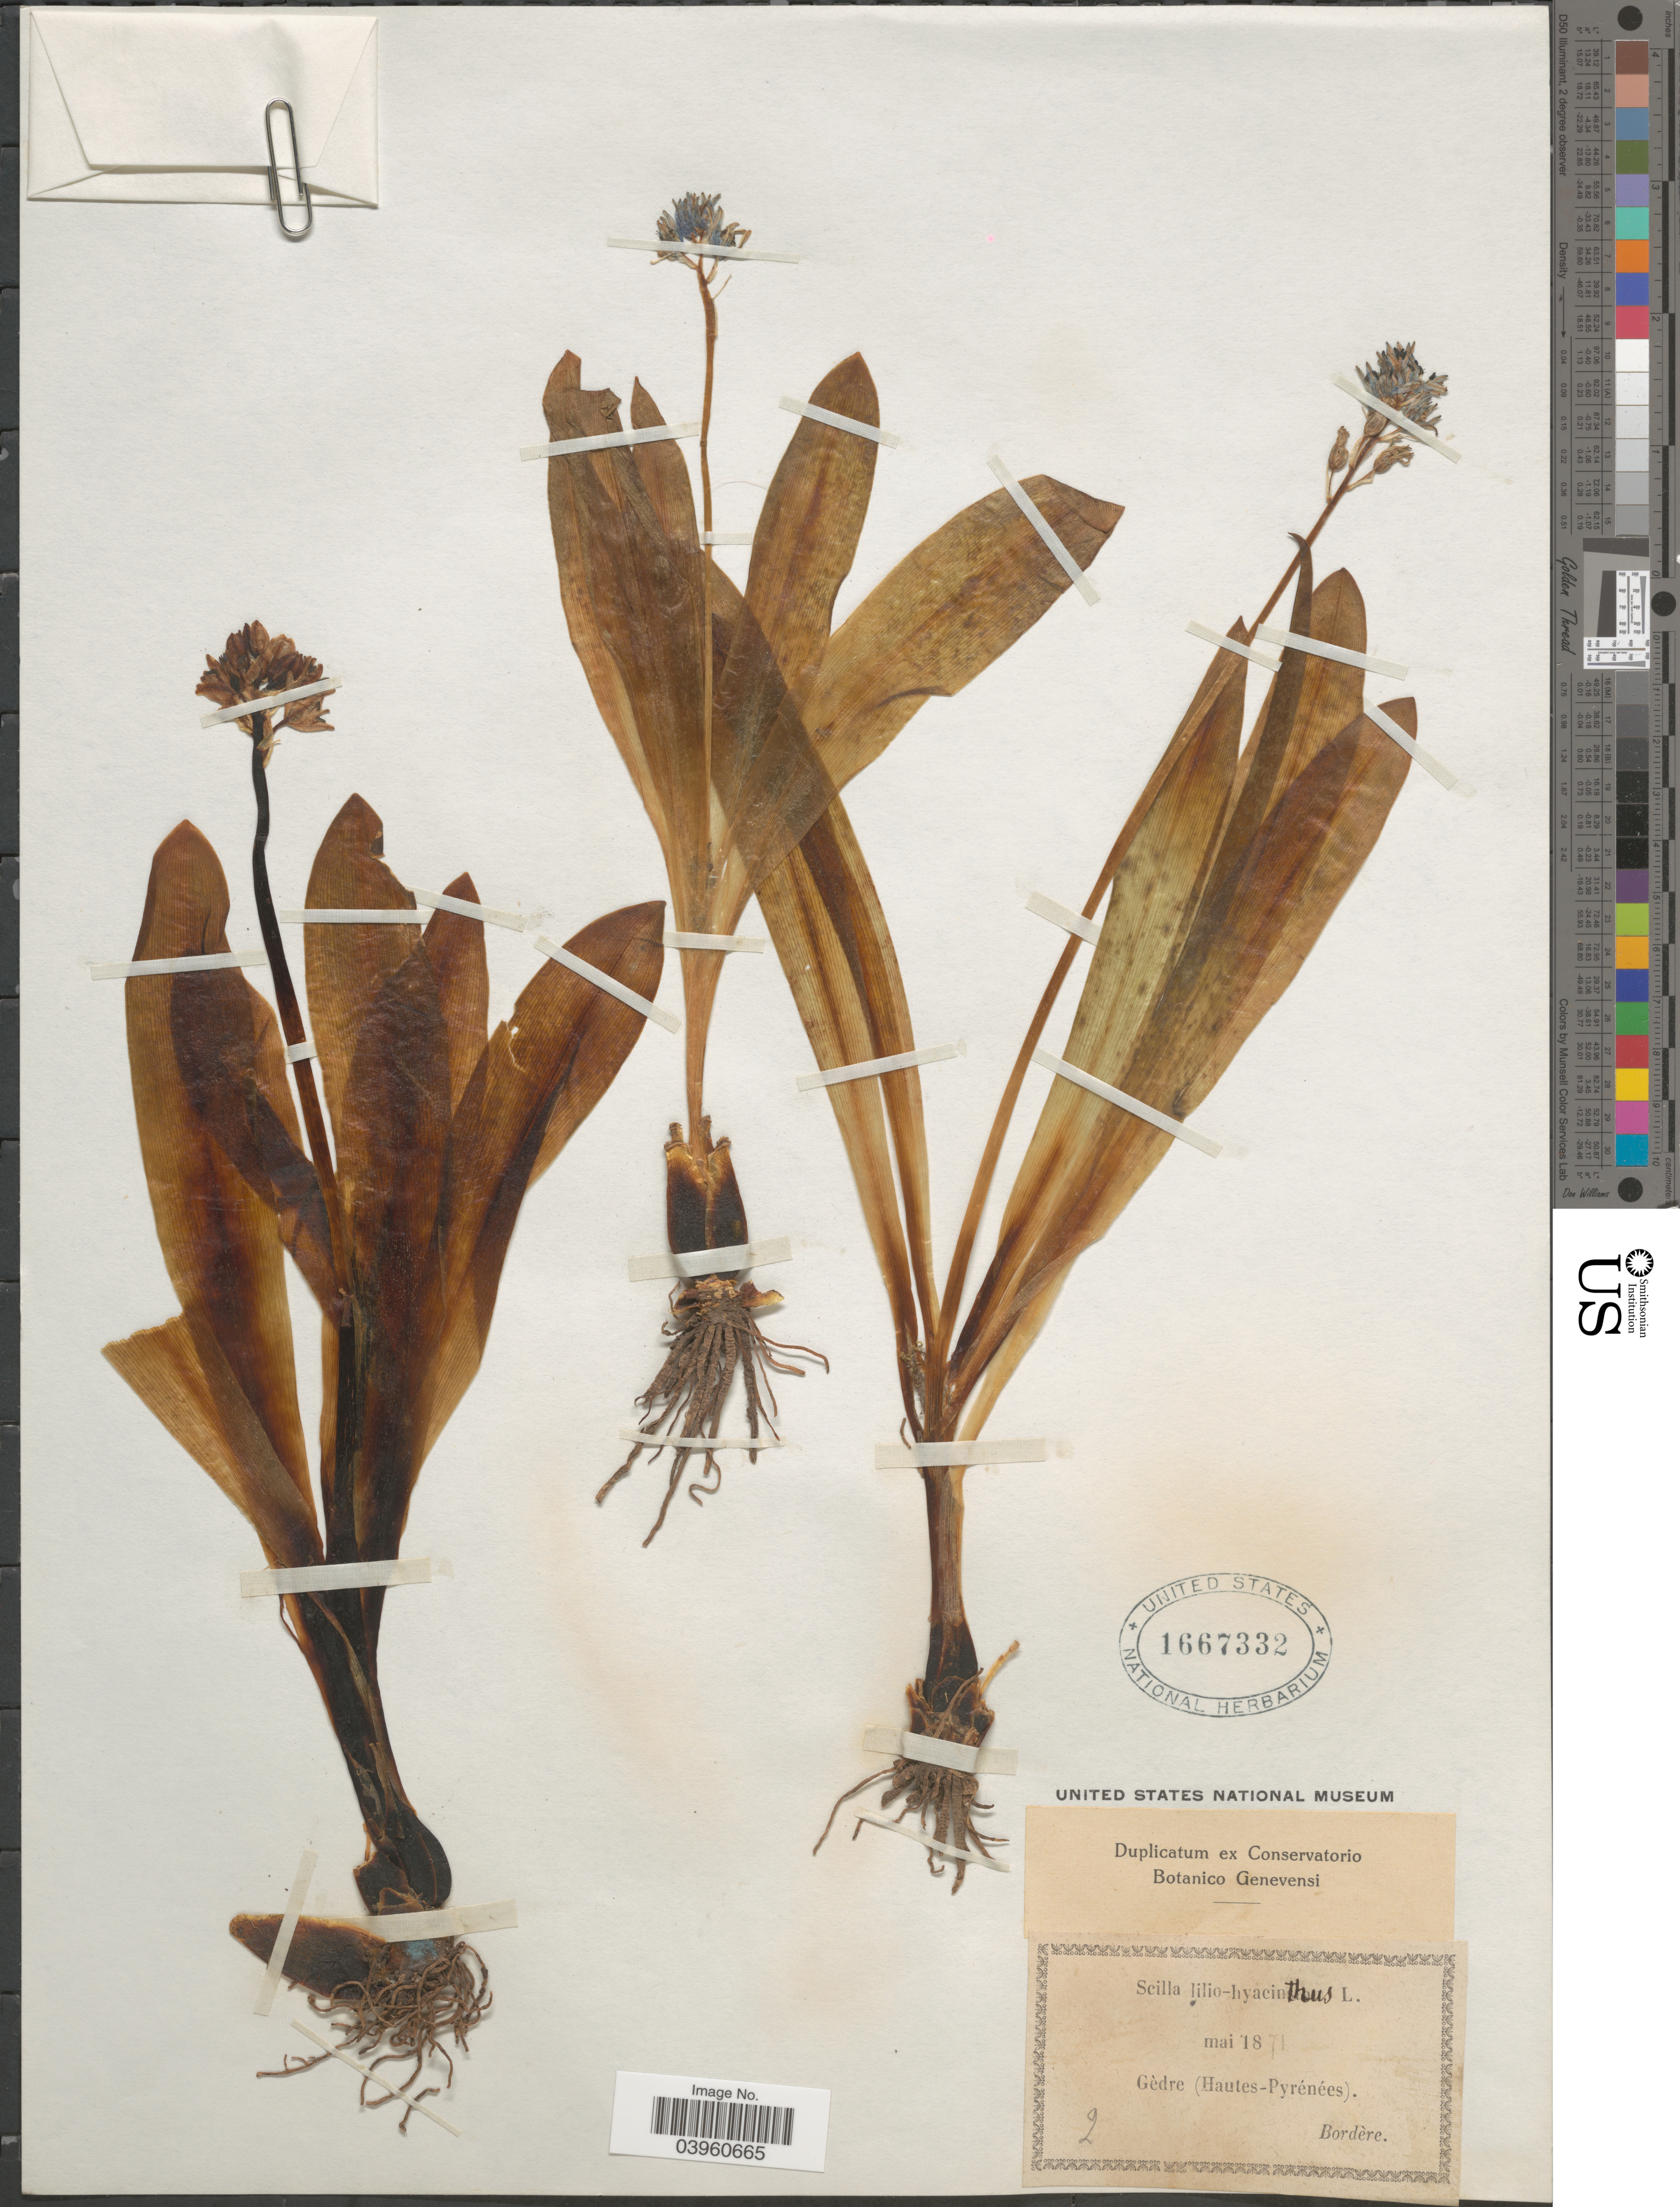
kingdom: Plantae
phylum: Tracheophyta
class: Liliopsida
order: Asparagales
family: Asparagaceae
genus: Scilla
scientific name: Scilla lilio-hyacinthus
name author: L.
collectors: -. Bordère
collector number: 2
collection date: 1871-05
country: France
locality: Gèdre (Hautes-Pyrénées).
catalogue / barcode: US 1667332